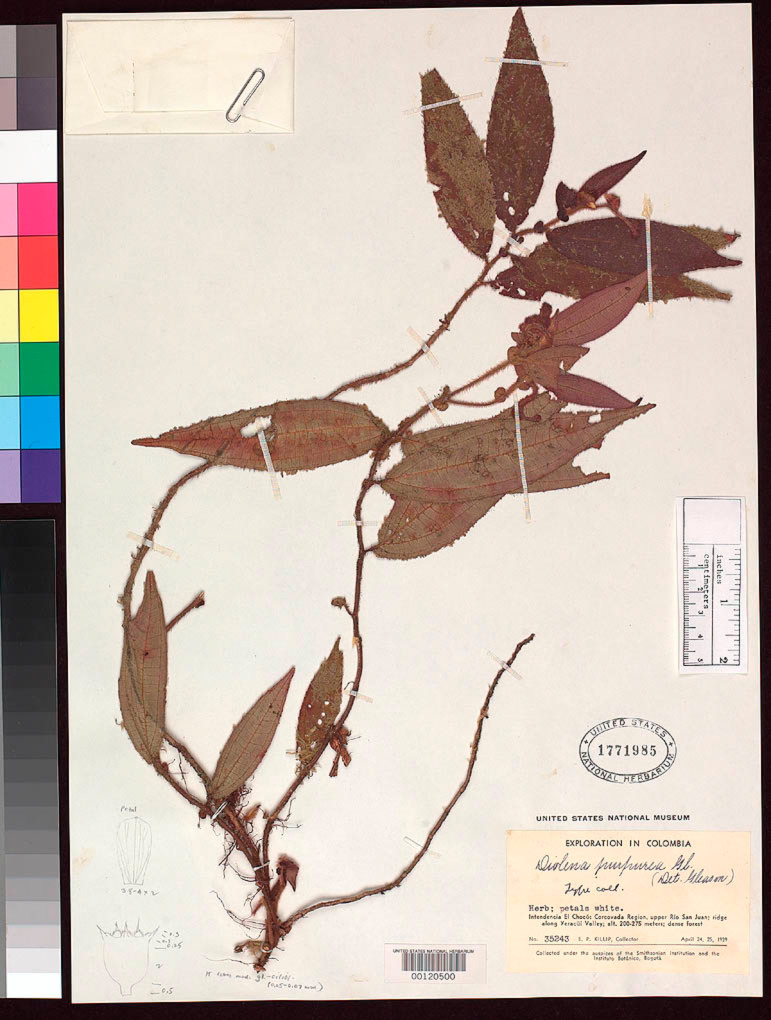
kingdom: Plantae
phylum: Tracheophyta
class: Magnoliopsida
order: Myrtales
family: Melastomataceae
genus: Diolena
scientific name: Diolena purpurea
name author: Gleason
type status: Isotype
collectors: E. P. Killip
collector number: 35243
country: Colombia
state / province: Chocó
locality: Upper Rio San Juan, Corcovado region.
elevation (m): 200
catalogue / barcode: US 1771985